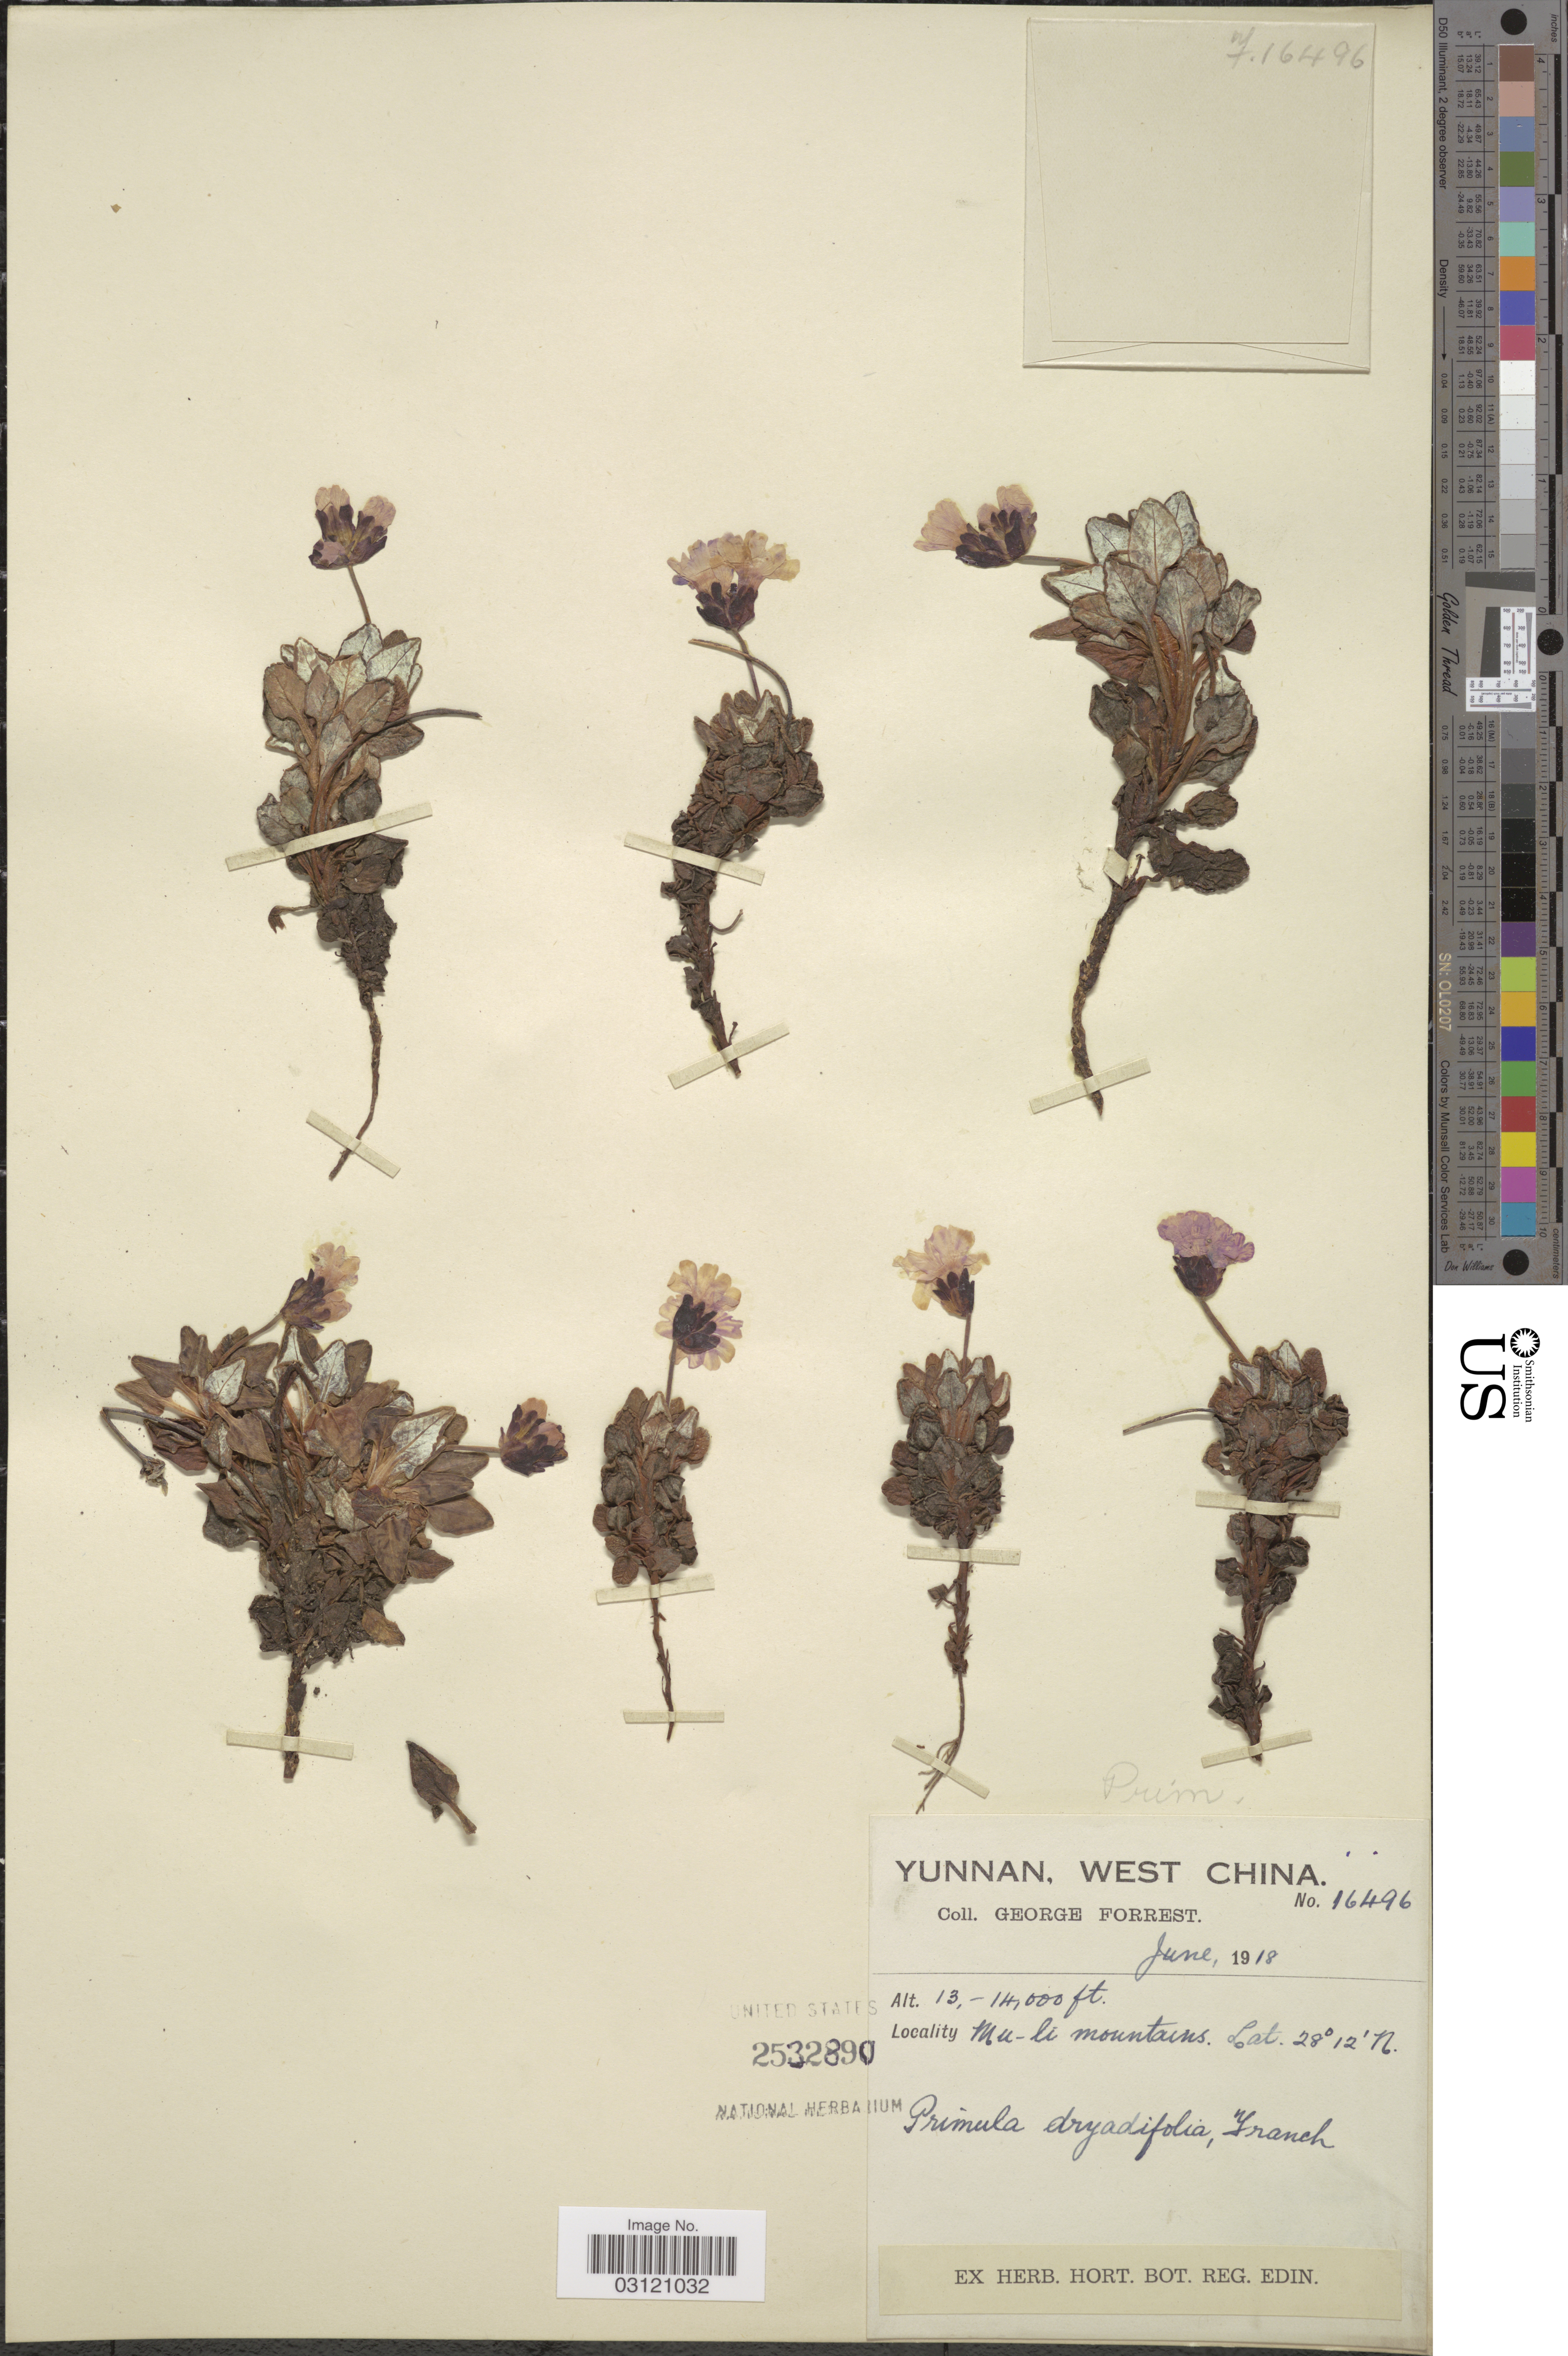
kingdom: Plantae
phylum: Tracheophyta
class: Magnoliopsida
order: Ericales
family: Primulaceae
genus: Primula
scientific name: Primula dryadifolia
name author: Franch.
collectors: G. Forrest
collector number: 16496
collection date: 1918-06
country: China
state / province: Yunnan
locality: West China. Mu-li mountains.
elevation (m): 3962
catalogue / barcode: US 2532890